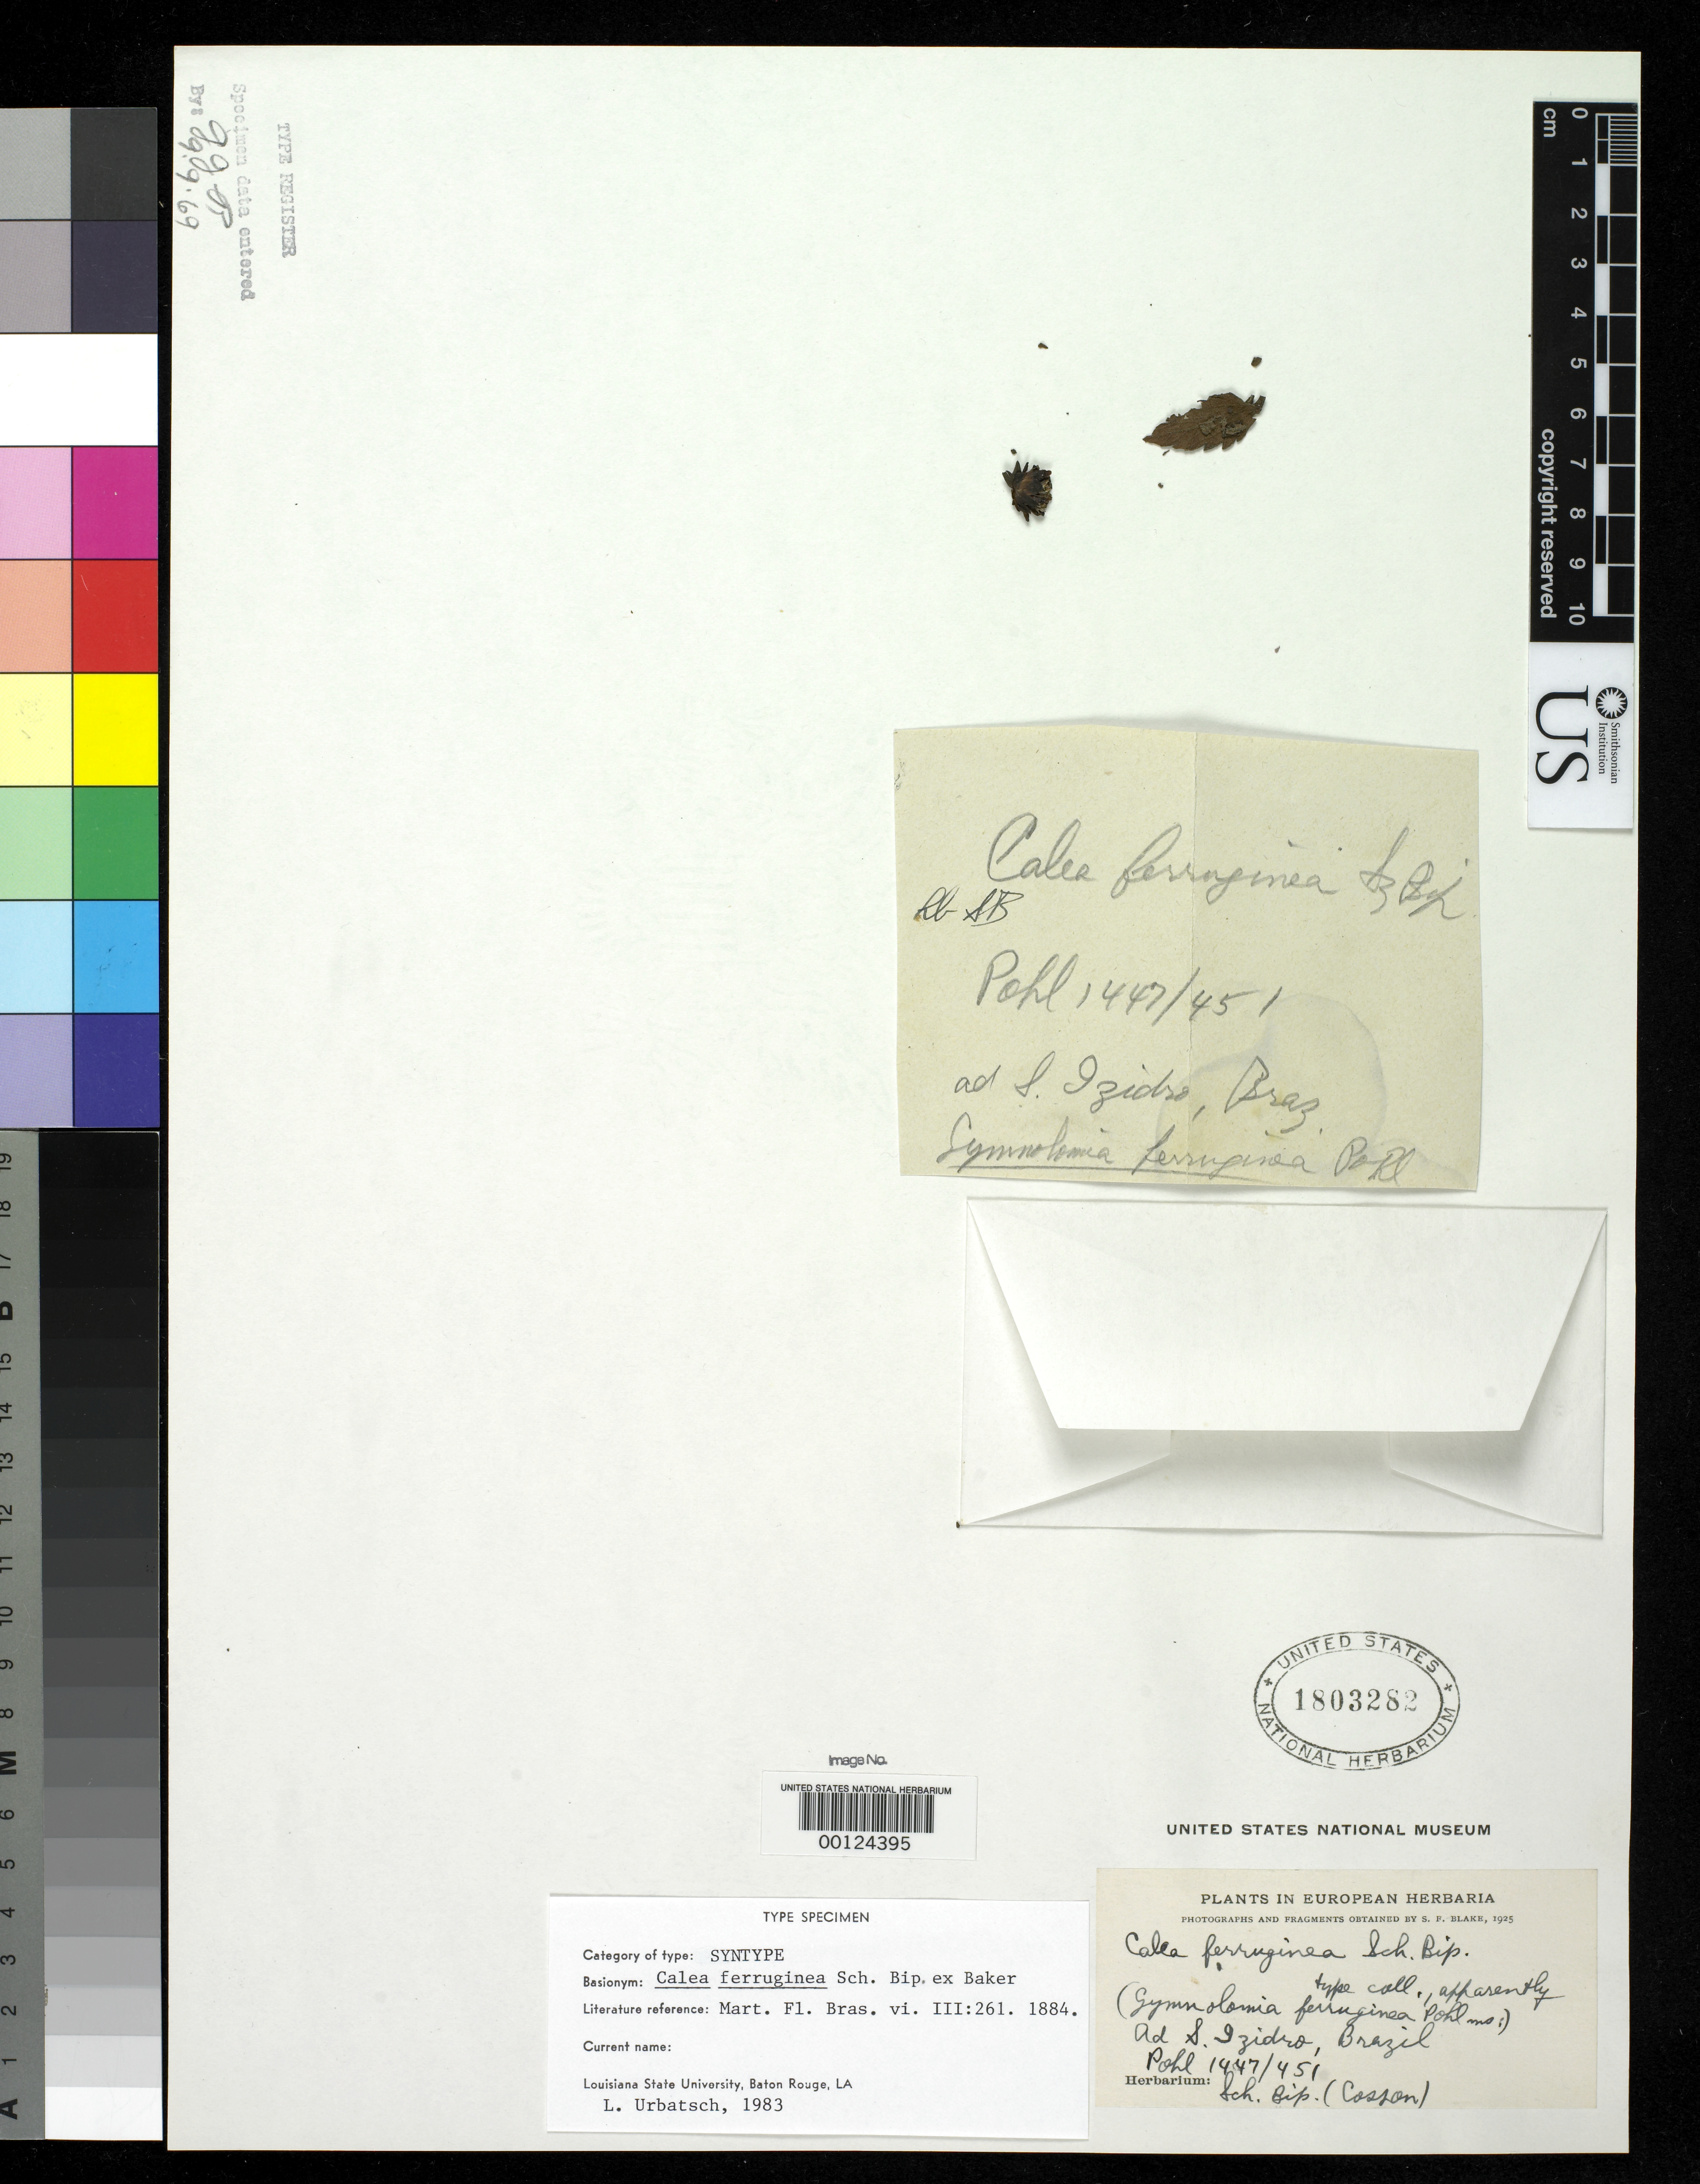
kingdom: Plantae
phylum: Tracheophyta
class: Magnoliopsida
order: Asterales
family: Asteraceae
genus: Calea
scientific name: Calea ferruginea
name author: Sch. Bip. ex Baker in Mart.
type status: Isosyntype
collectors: J. B. E. Pohl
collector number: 451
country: Brazil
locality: Sao Izidro.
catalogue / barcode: US 1803282